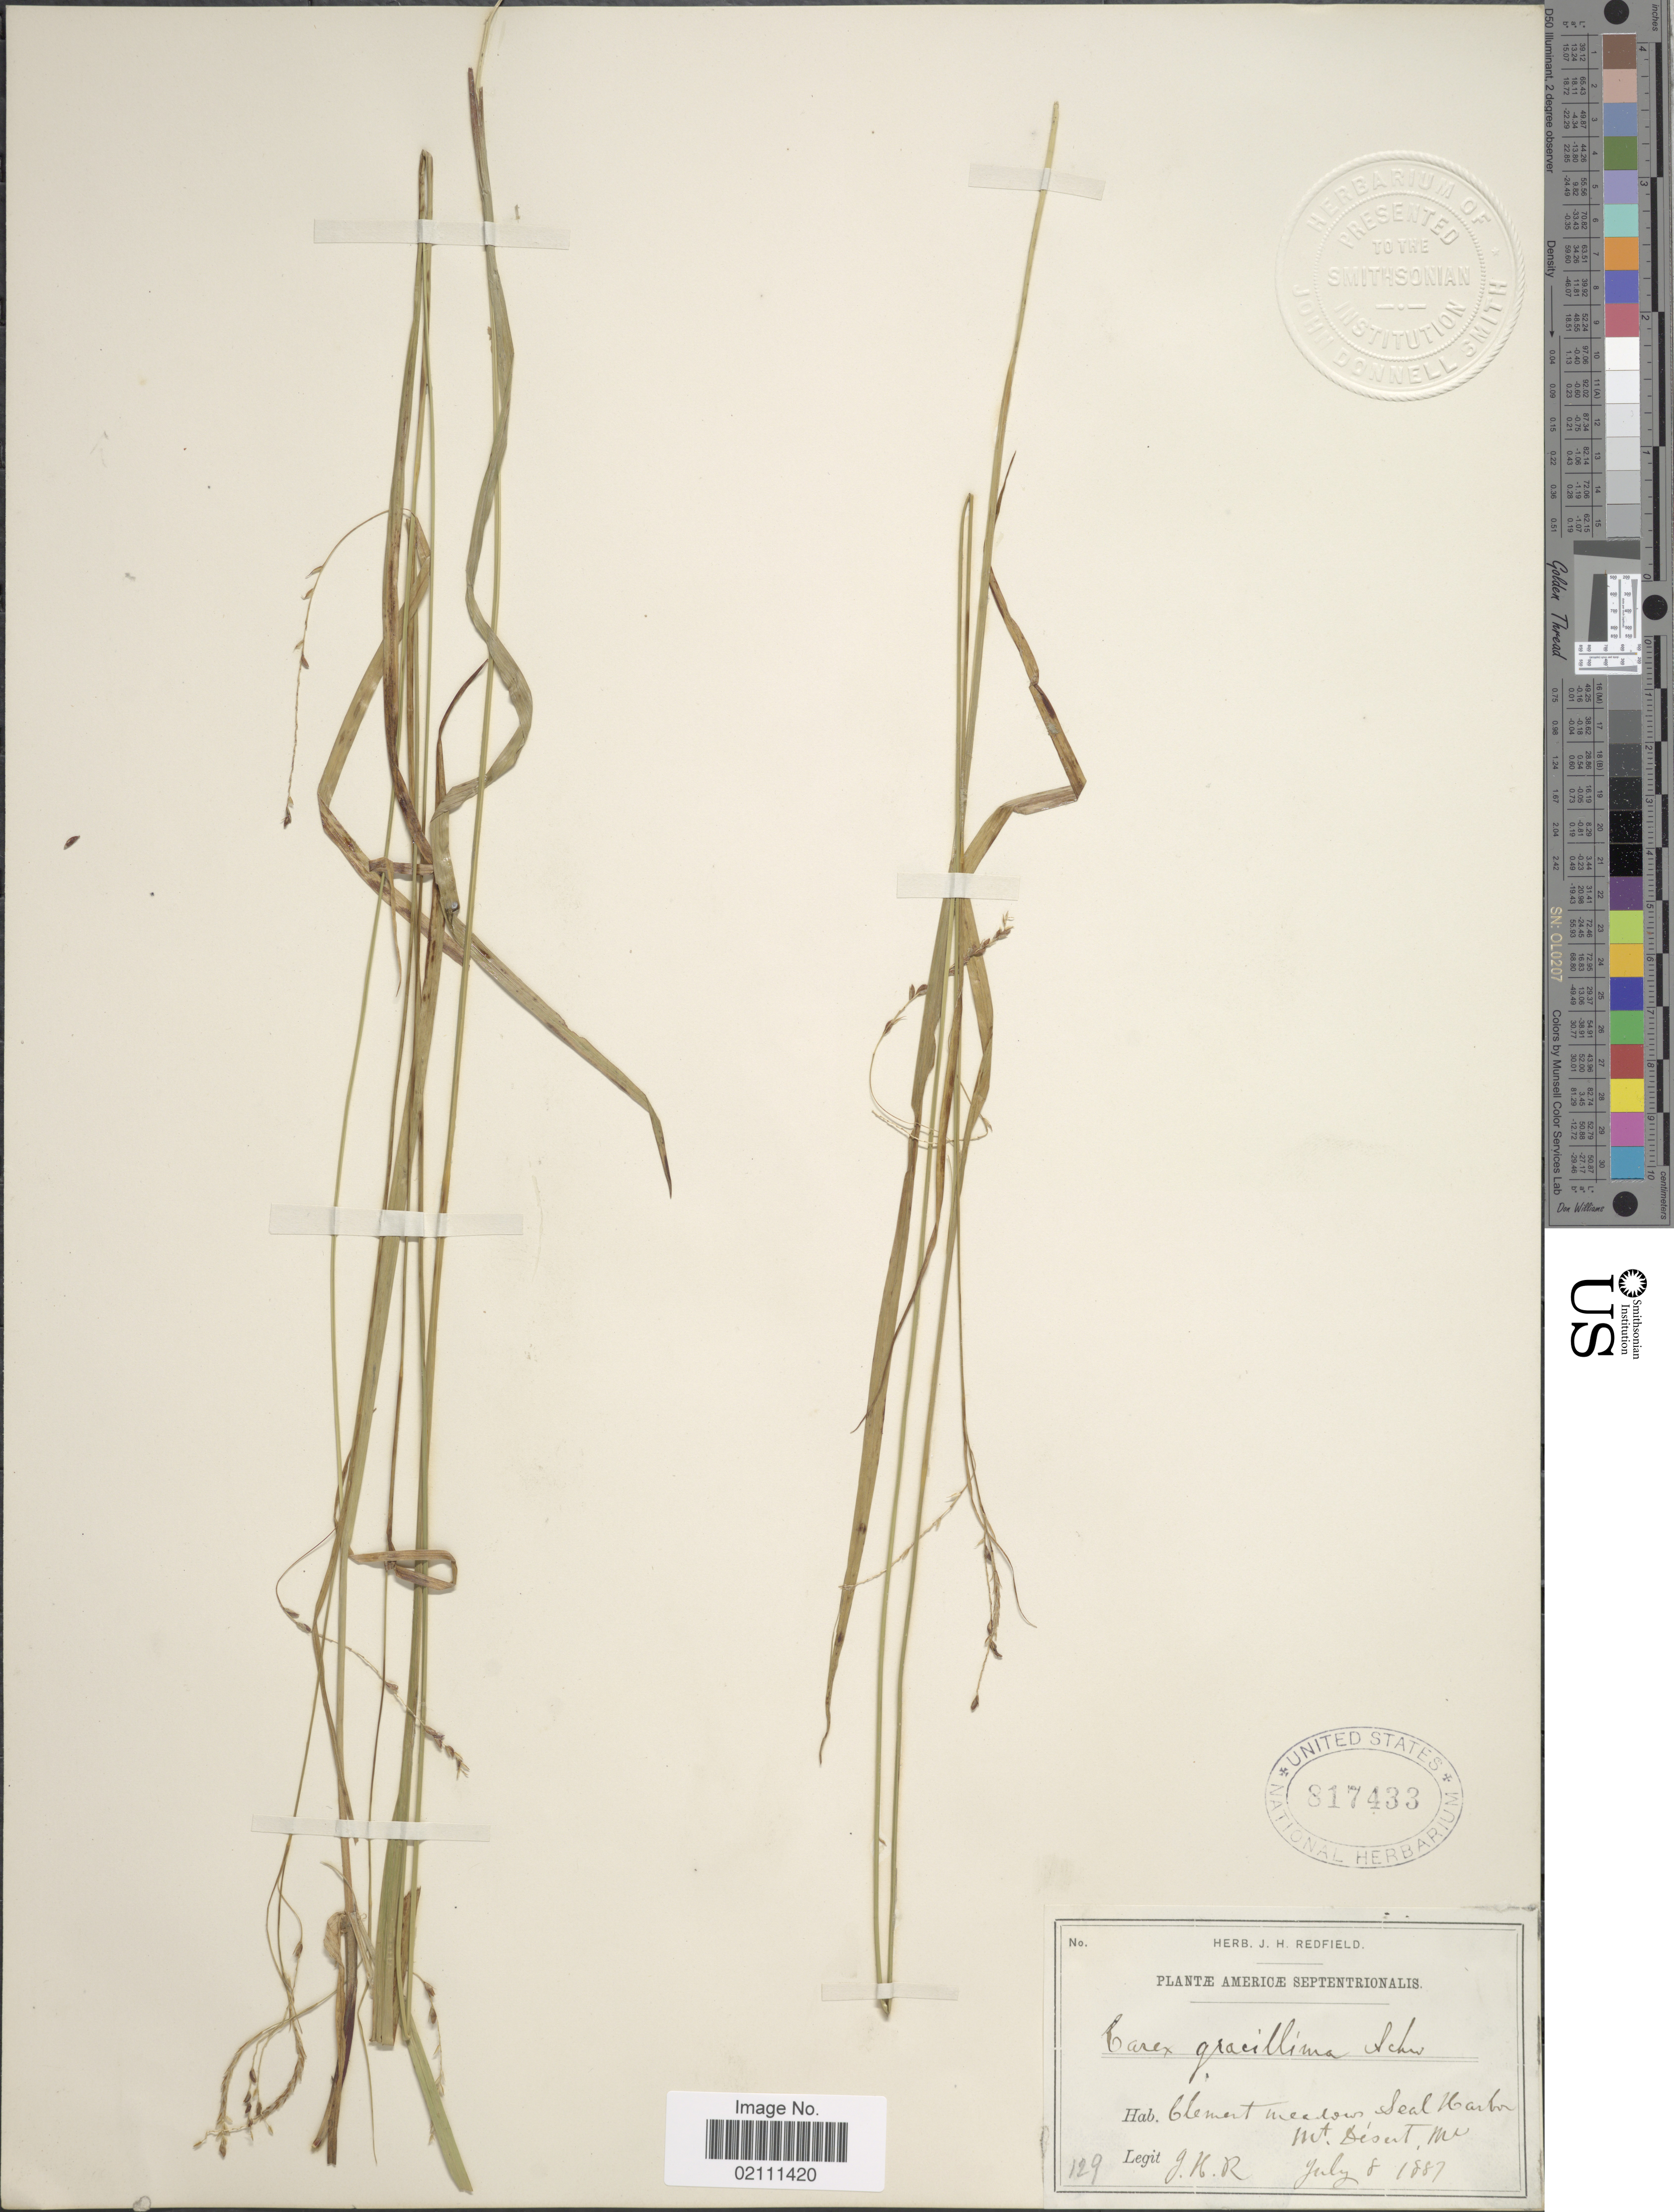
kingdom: Plantae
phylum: Tracheophyta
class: Liliopsida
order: Poales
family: Cyperaceae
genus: Carex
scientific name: Carex gracillima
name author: Schwein.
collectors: J. Redfield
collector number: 129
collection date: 1887-07-08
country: United States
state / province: Maine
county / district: Hancock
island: Mt. Desert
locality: Clement meadows, Seal Harbor, Mt. Desert.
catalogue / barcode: US 817433